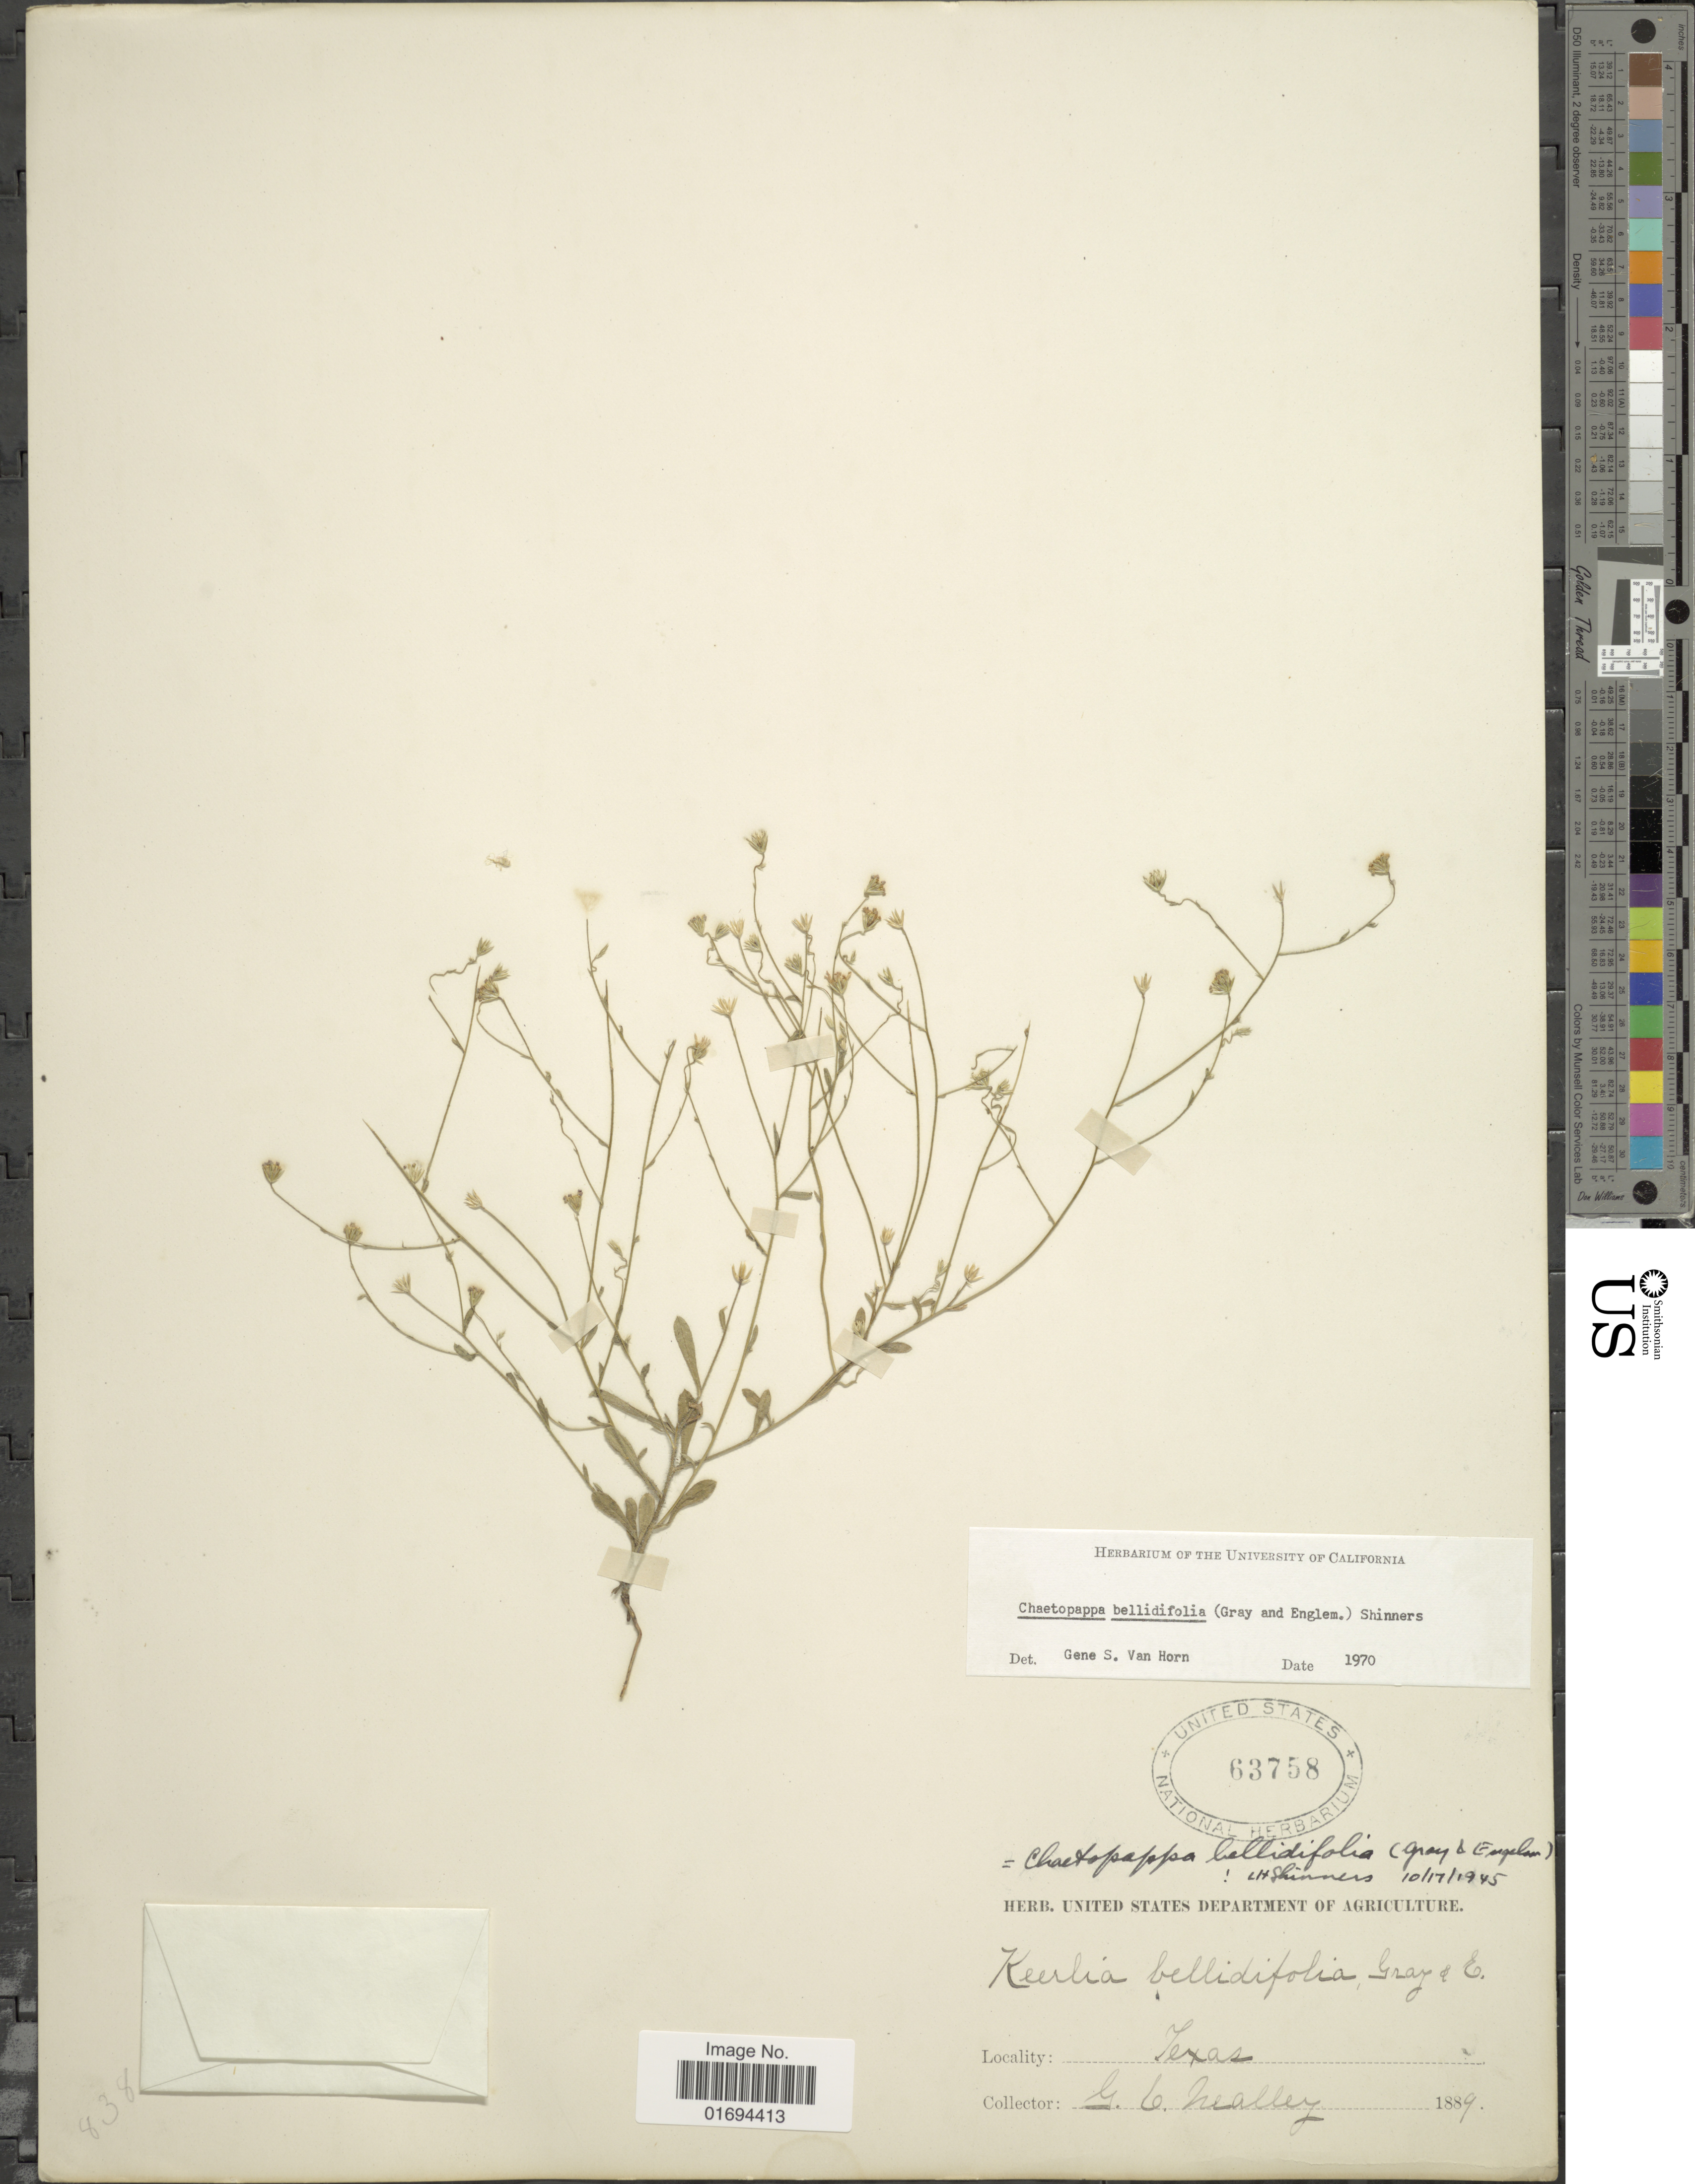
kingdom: Plantae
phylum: Tracheophyta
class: Magnoliopsida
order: Asterales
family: Asteraceae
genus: Chaetopappa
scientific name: Chaetopappa bellidifolia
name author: (A. Gray) Shinners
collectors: G. C. Nealley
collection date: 1889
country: United States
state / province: Texas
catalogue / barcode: US 63758